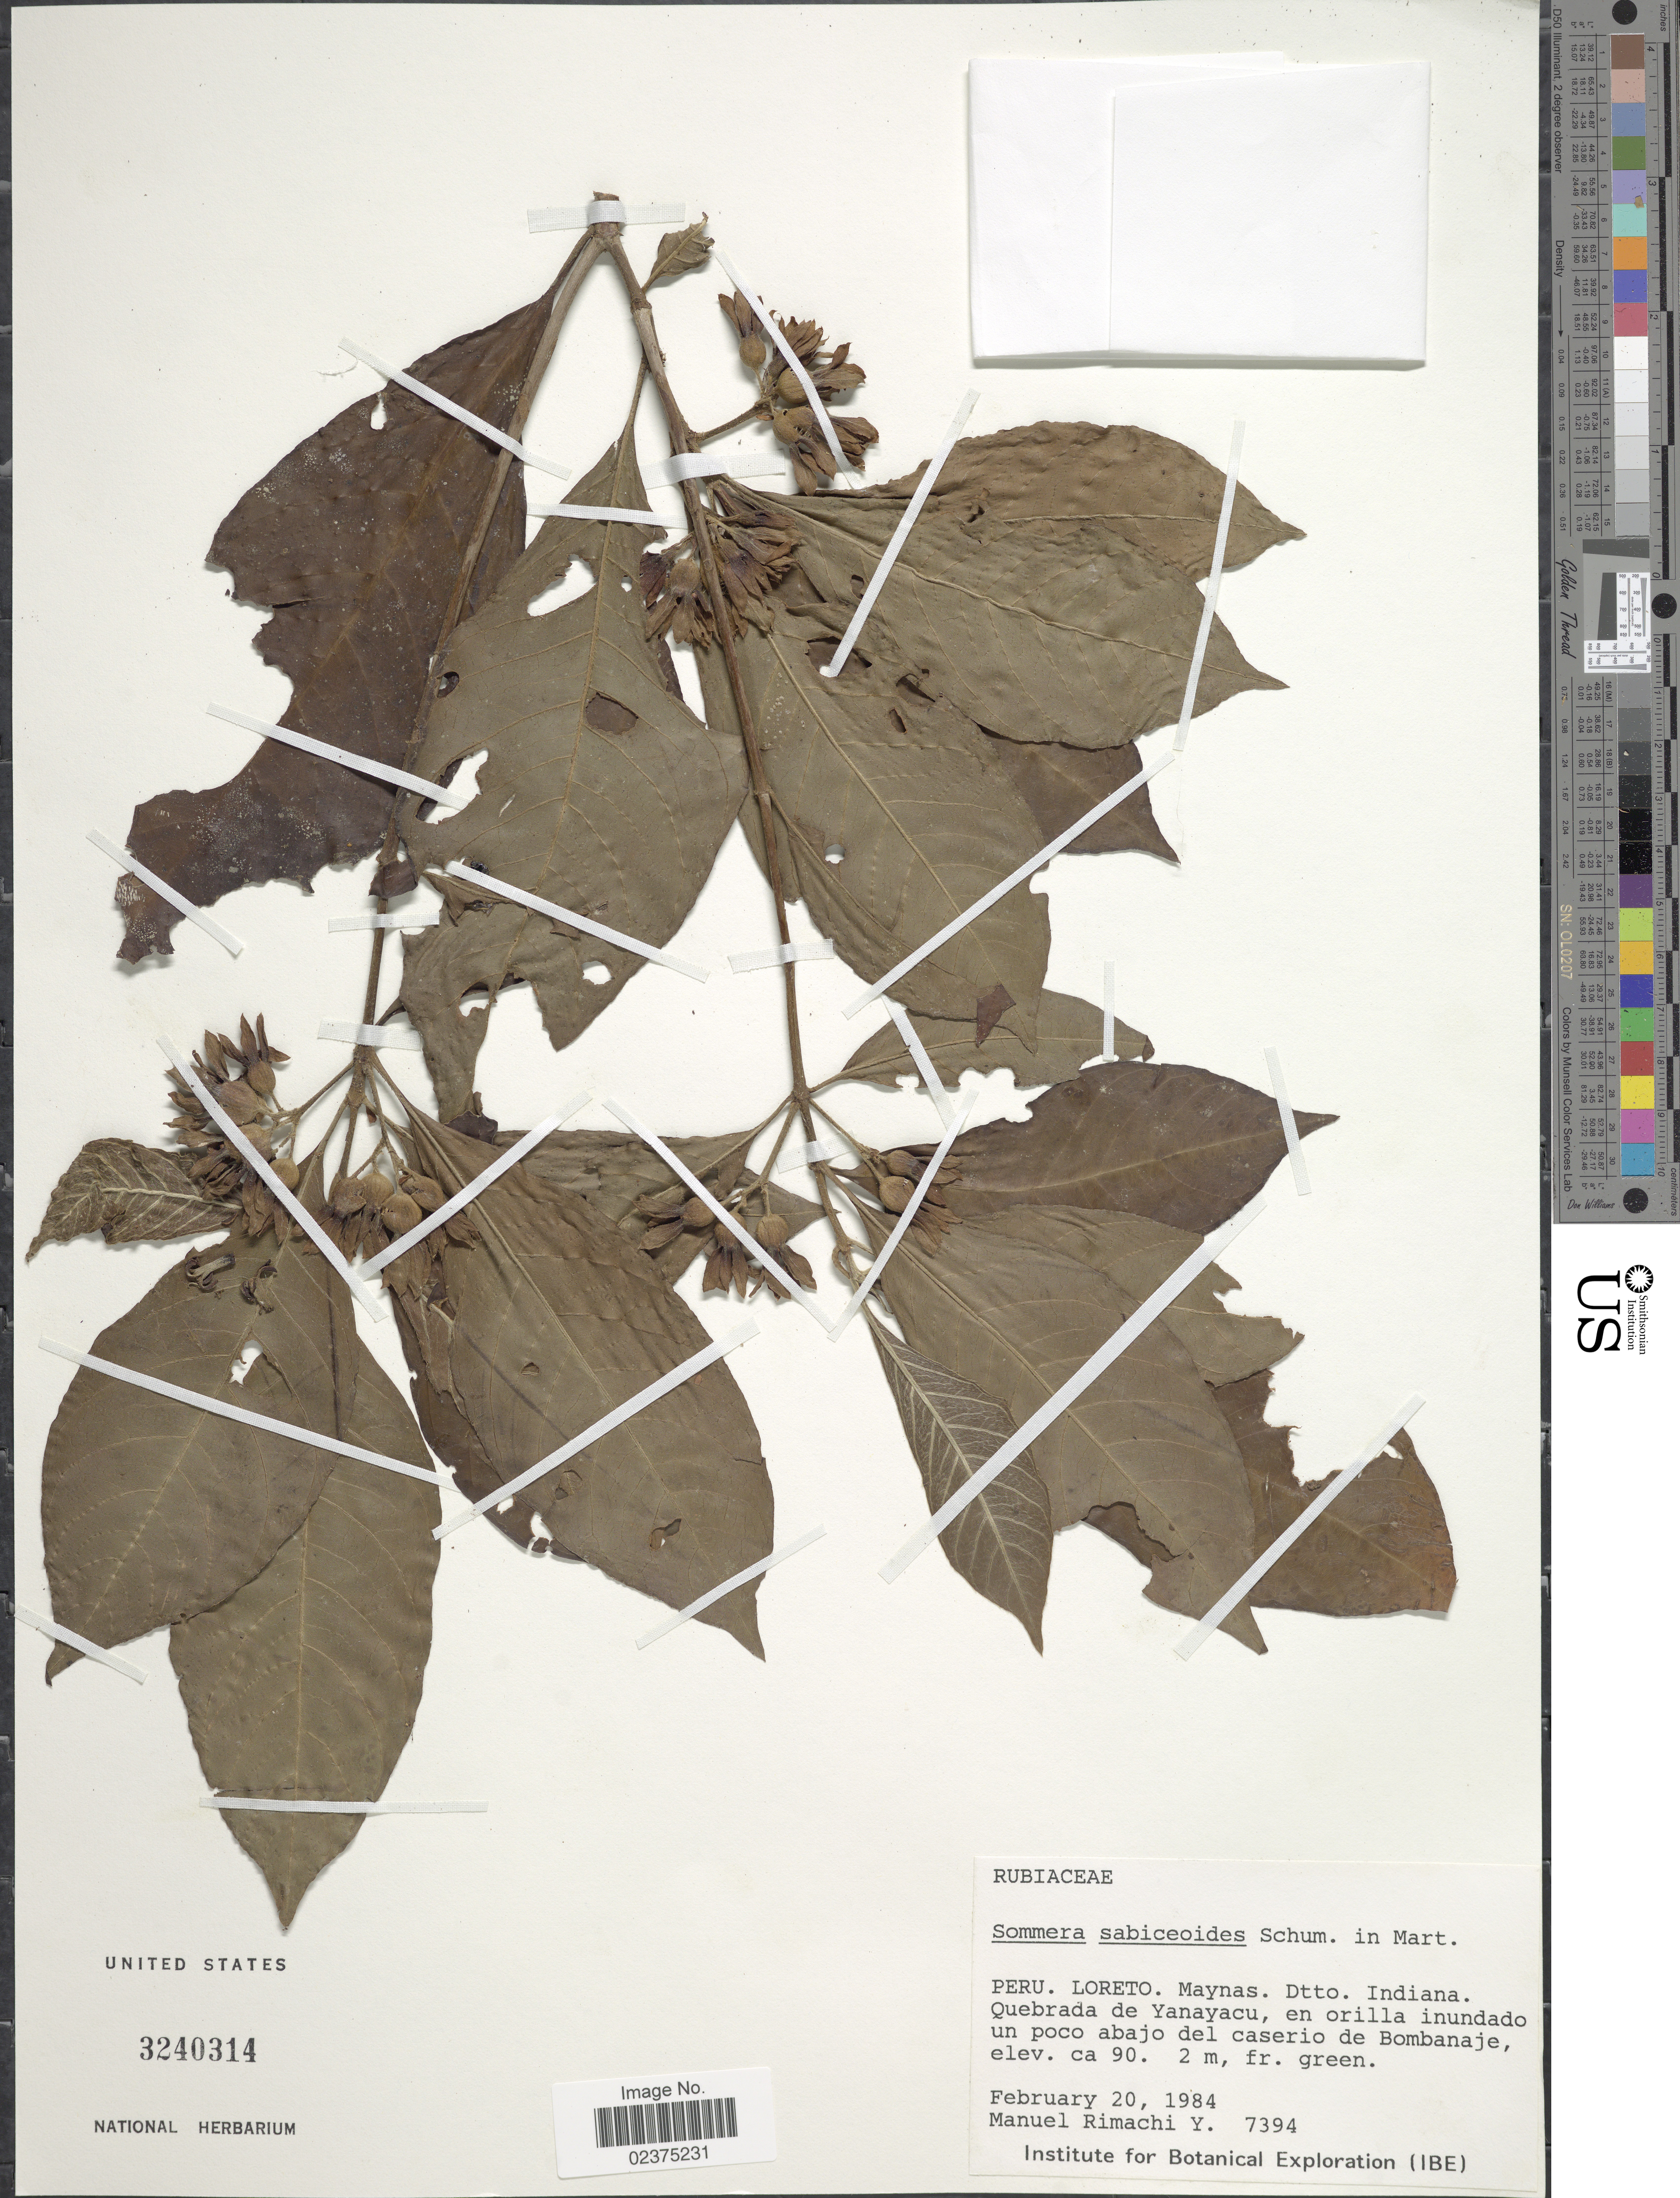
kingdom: Plantae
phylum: Tracheophyta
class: Magnoliopsida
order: Gentianales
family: Rubiaceae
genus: Sommera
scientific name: Sommera sabiceoides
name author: K. Schum.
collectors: M. Rimachi Y.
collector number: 7394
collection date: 1984-02-20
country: Peru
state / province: Loreto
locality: Maynas Dtto Indiana. Quebrada de Yanayacu, en orilla inundado un poco abajo del caserio de Bombanaje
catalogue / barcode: US 3240314